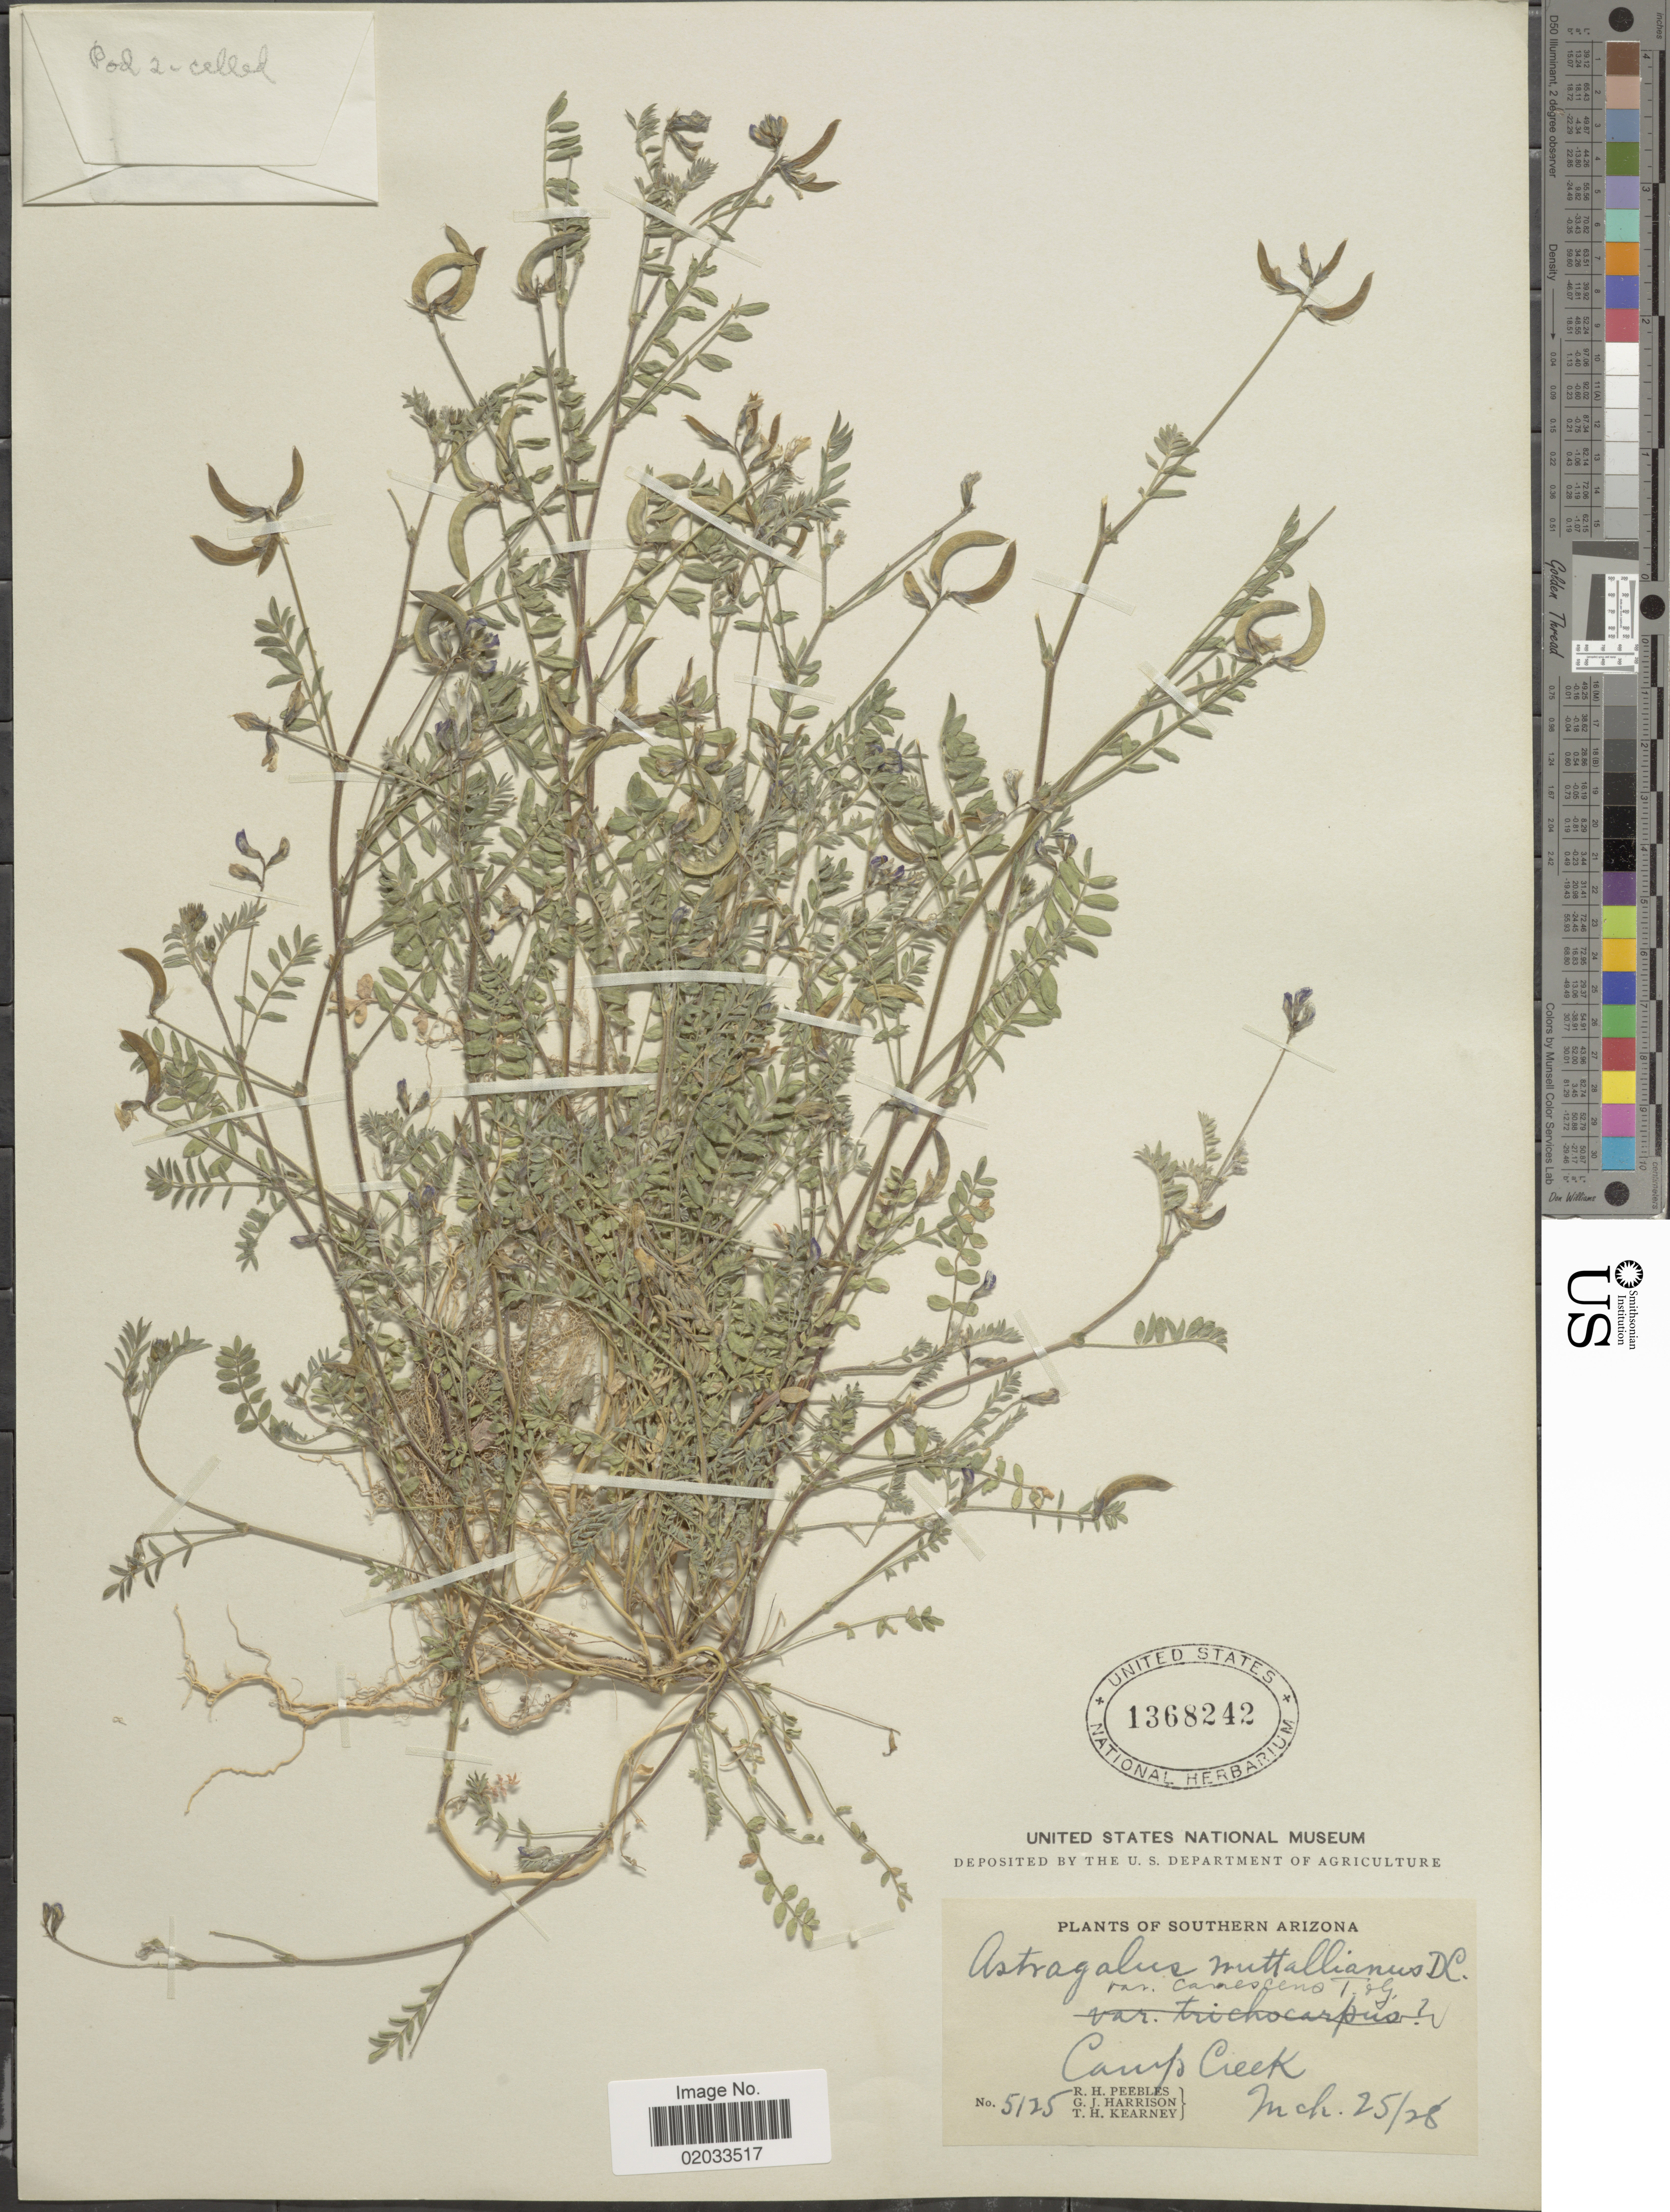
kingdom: Plantae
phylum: Tracheophyta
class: Magnoliopsida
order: Fabales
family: Fabaceae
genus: Astragalus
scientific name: Astragalus emoryanus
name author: (Rydb.) Cory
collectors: R. H. Peebles, G. J. Harrison & T. H. Kearney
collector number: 5125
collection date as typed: Transcribed d/m/y: 25/3/28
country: United States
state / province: Arizona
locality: Camp Creek, Southern Arizona.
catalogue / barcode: US 1368242